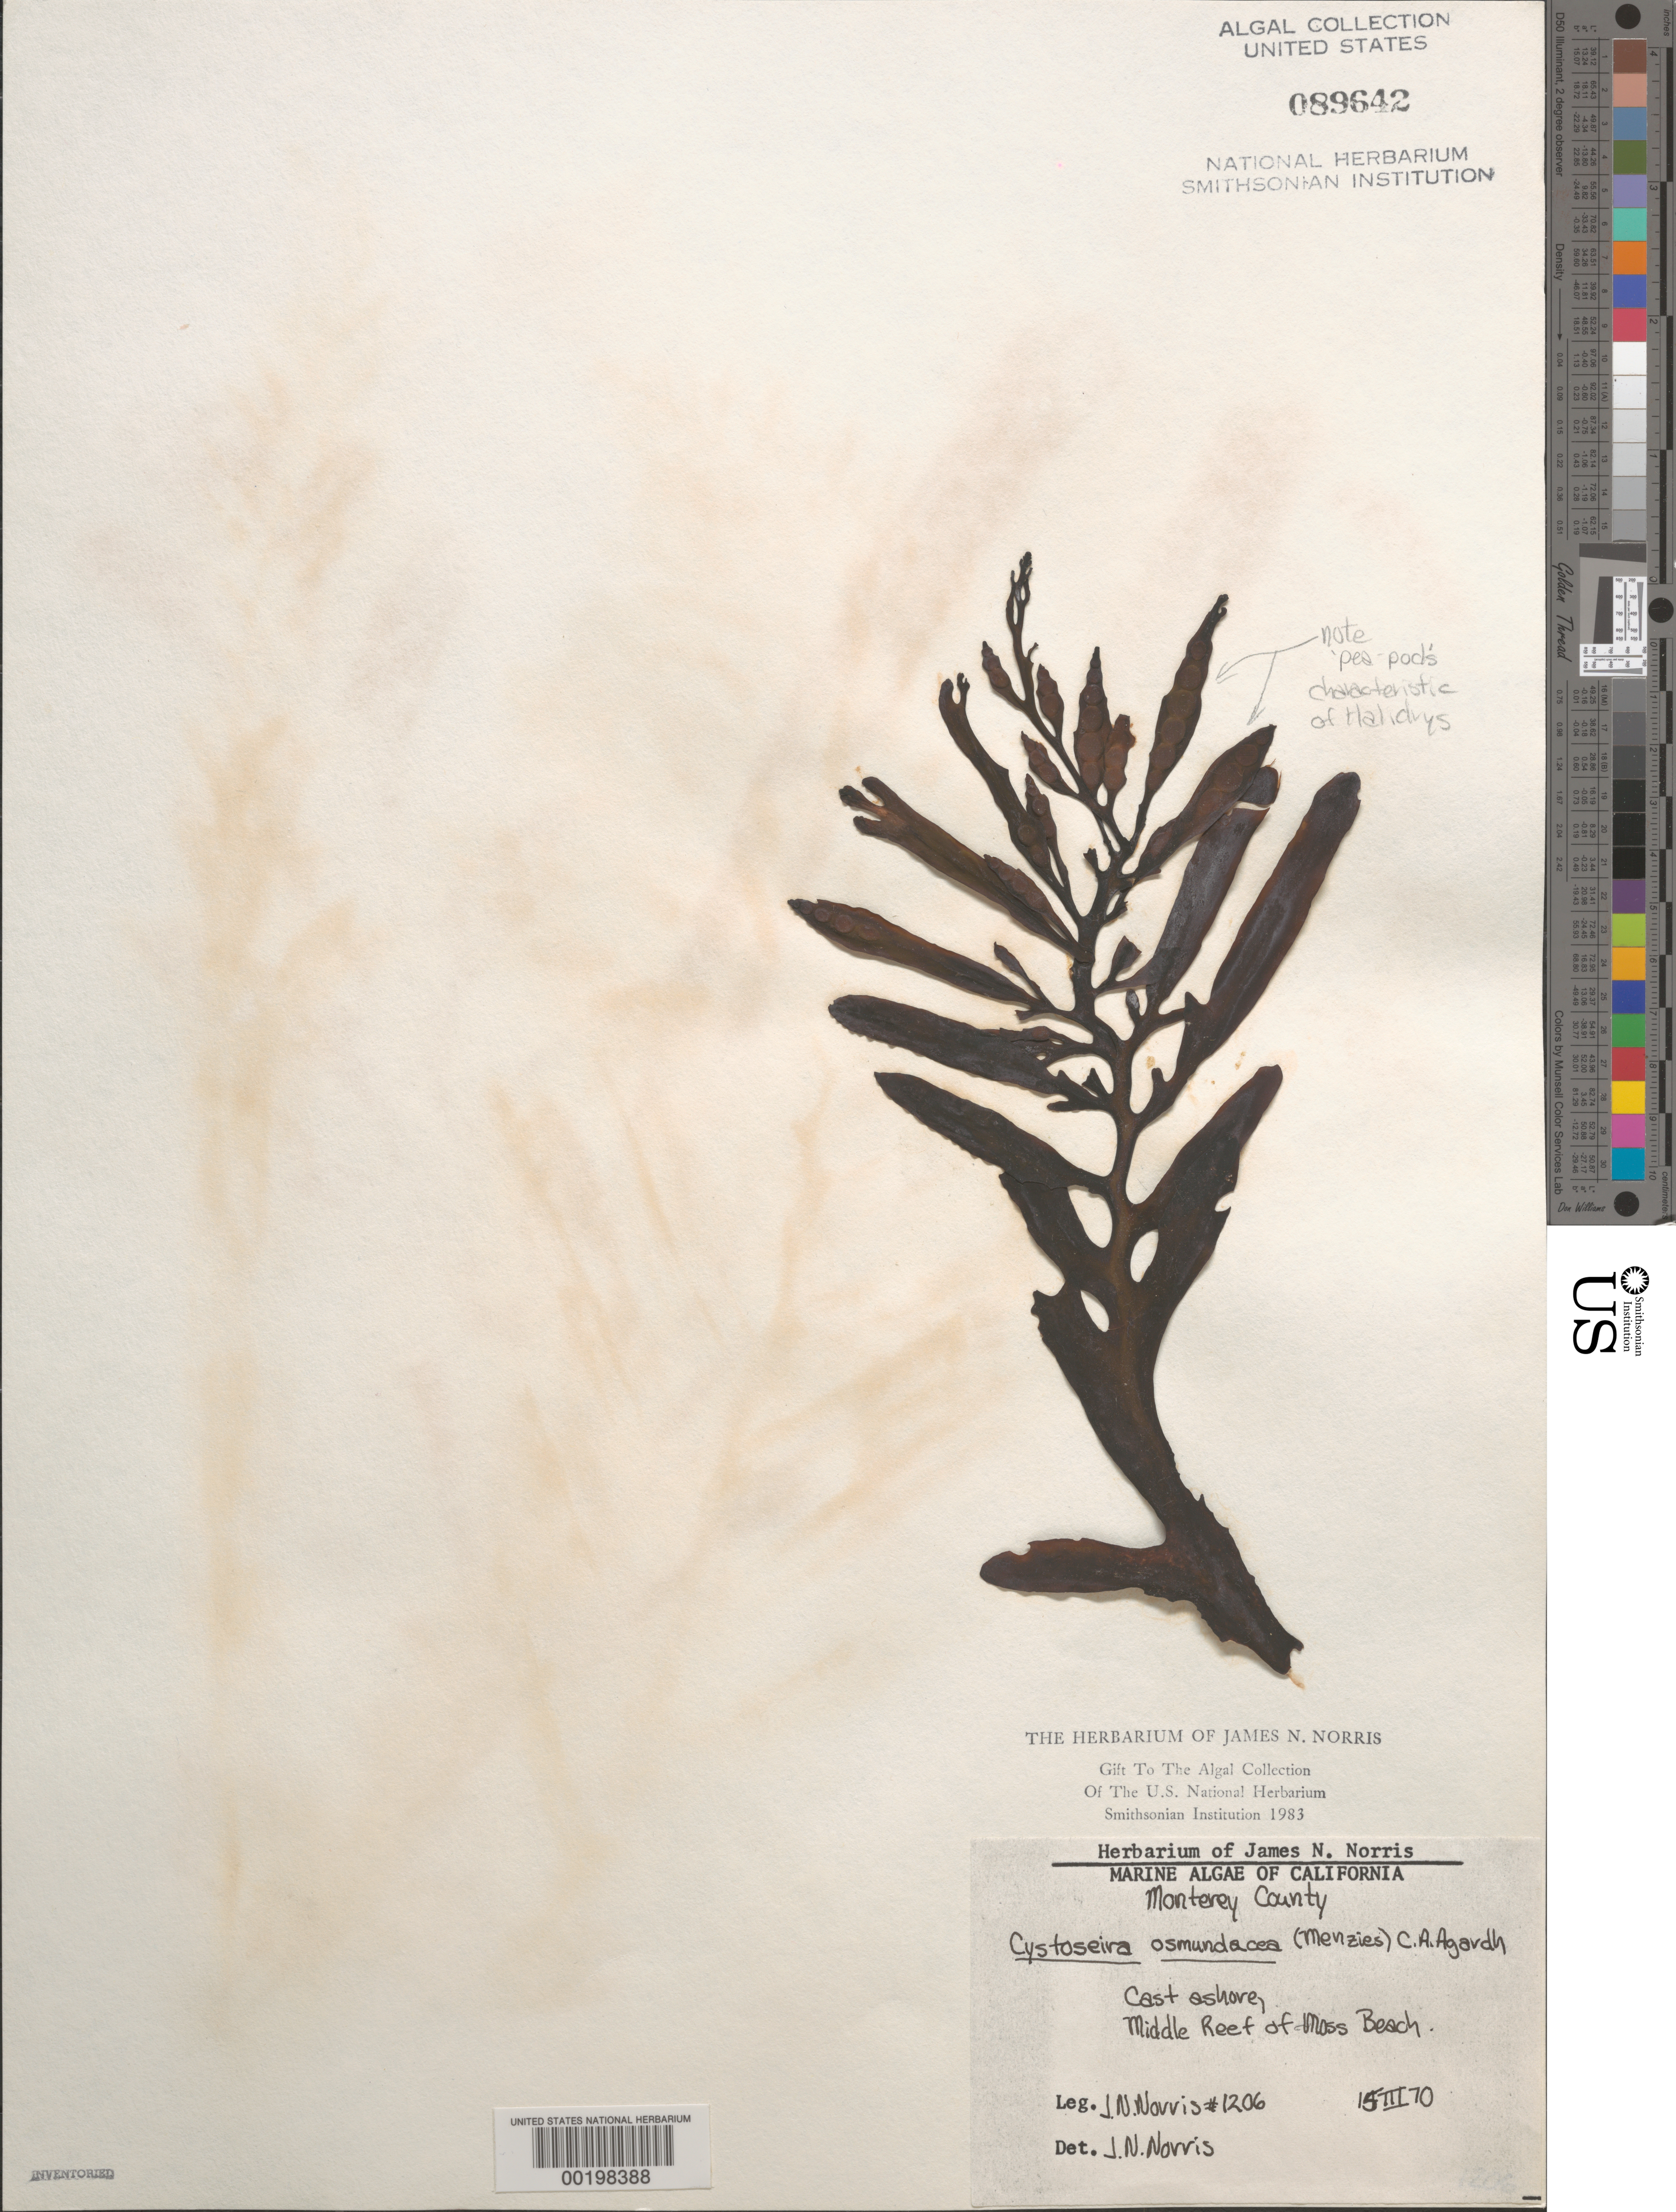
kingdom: Chromista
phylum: Ochrophyta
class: Phaeophyceae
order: Fucales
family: Sargassaceae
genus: Cystoseira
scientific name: Cystoseira osmundacea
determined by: Norris, James N.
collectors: J. N. Norris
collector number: JN-1206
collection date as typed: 15 Mar 1970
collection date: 1970-03-15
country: United States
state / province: California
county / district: Monterey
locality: Middle Reef of Moss Beach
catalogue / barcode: US 89642